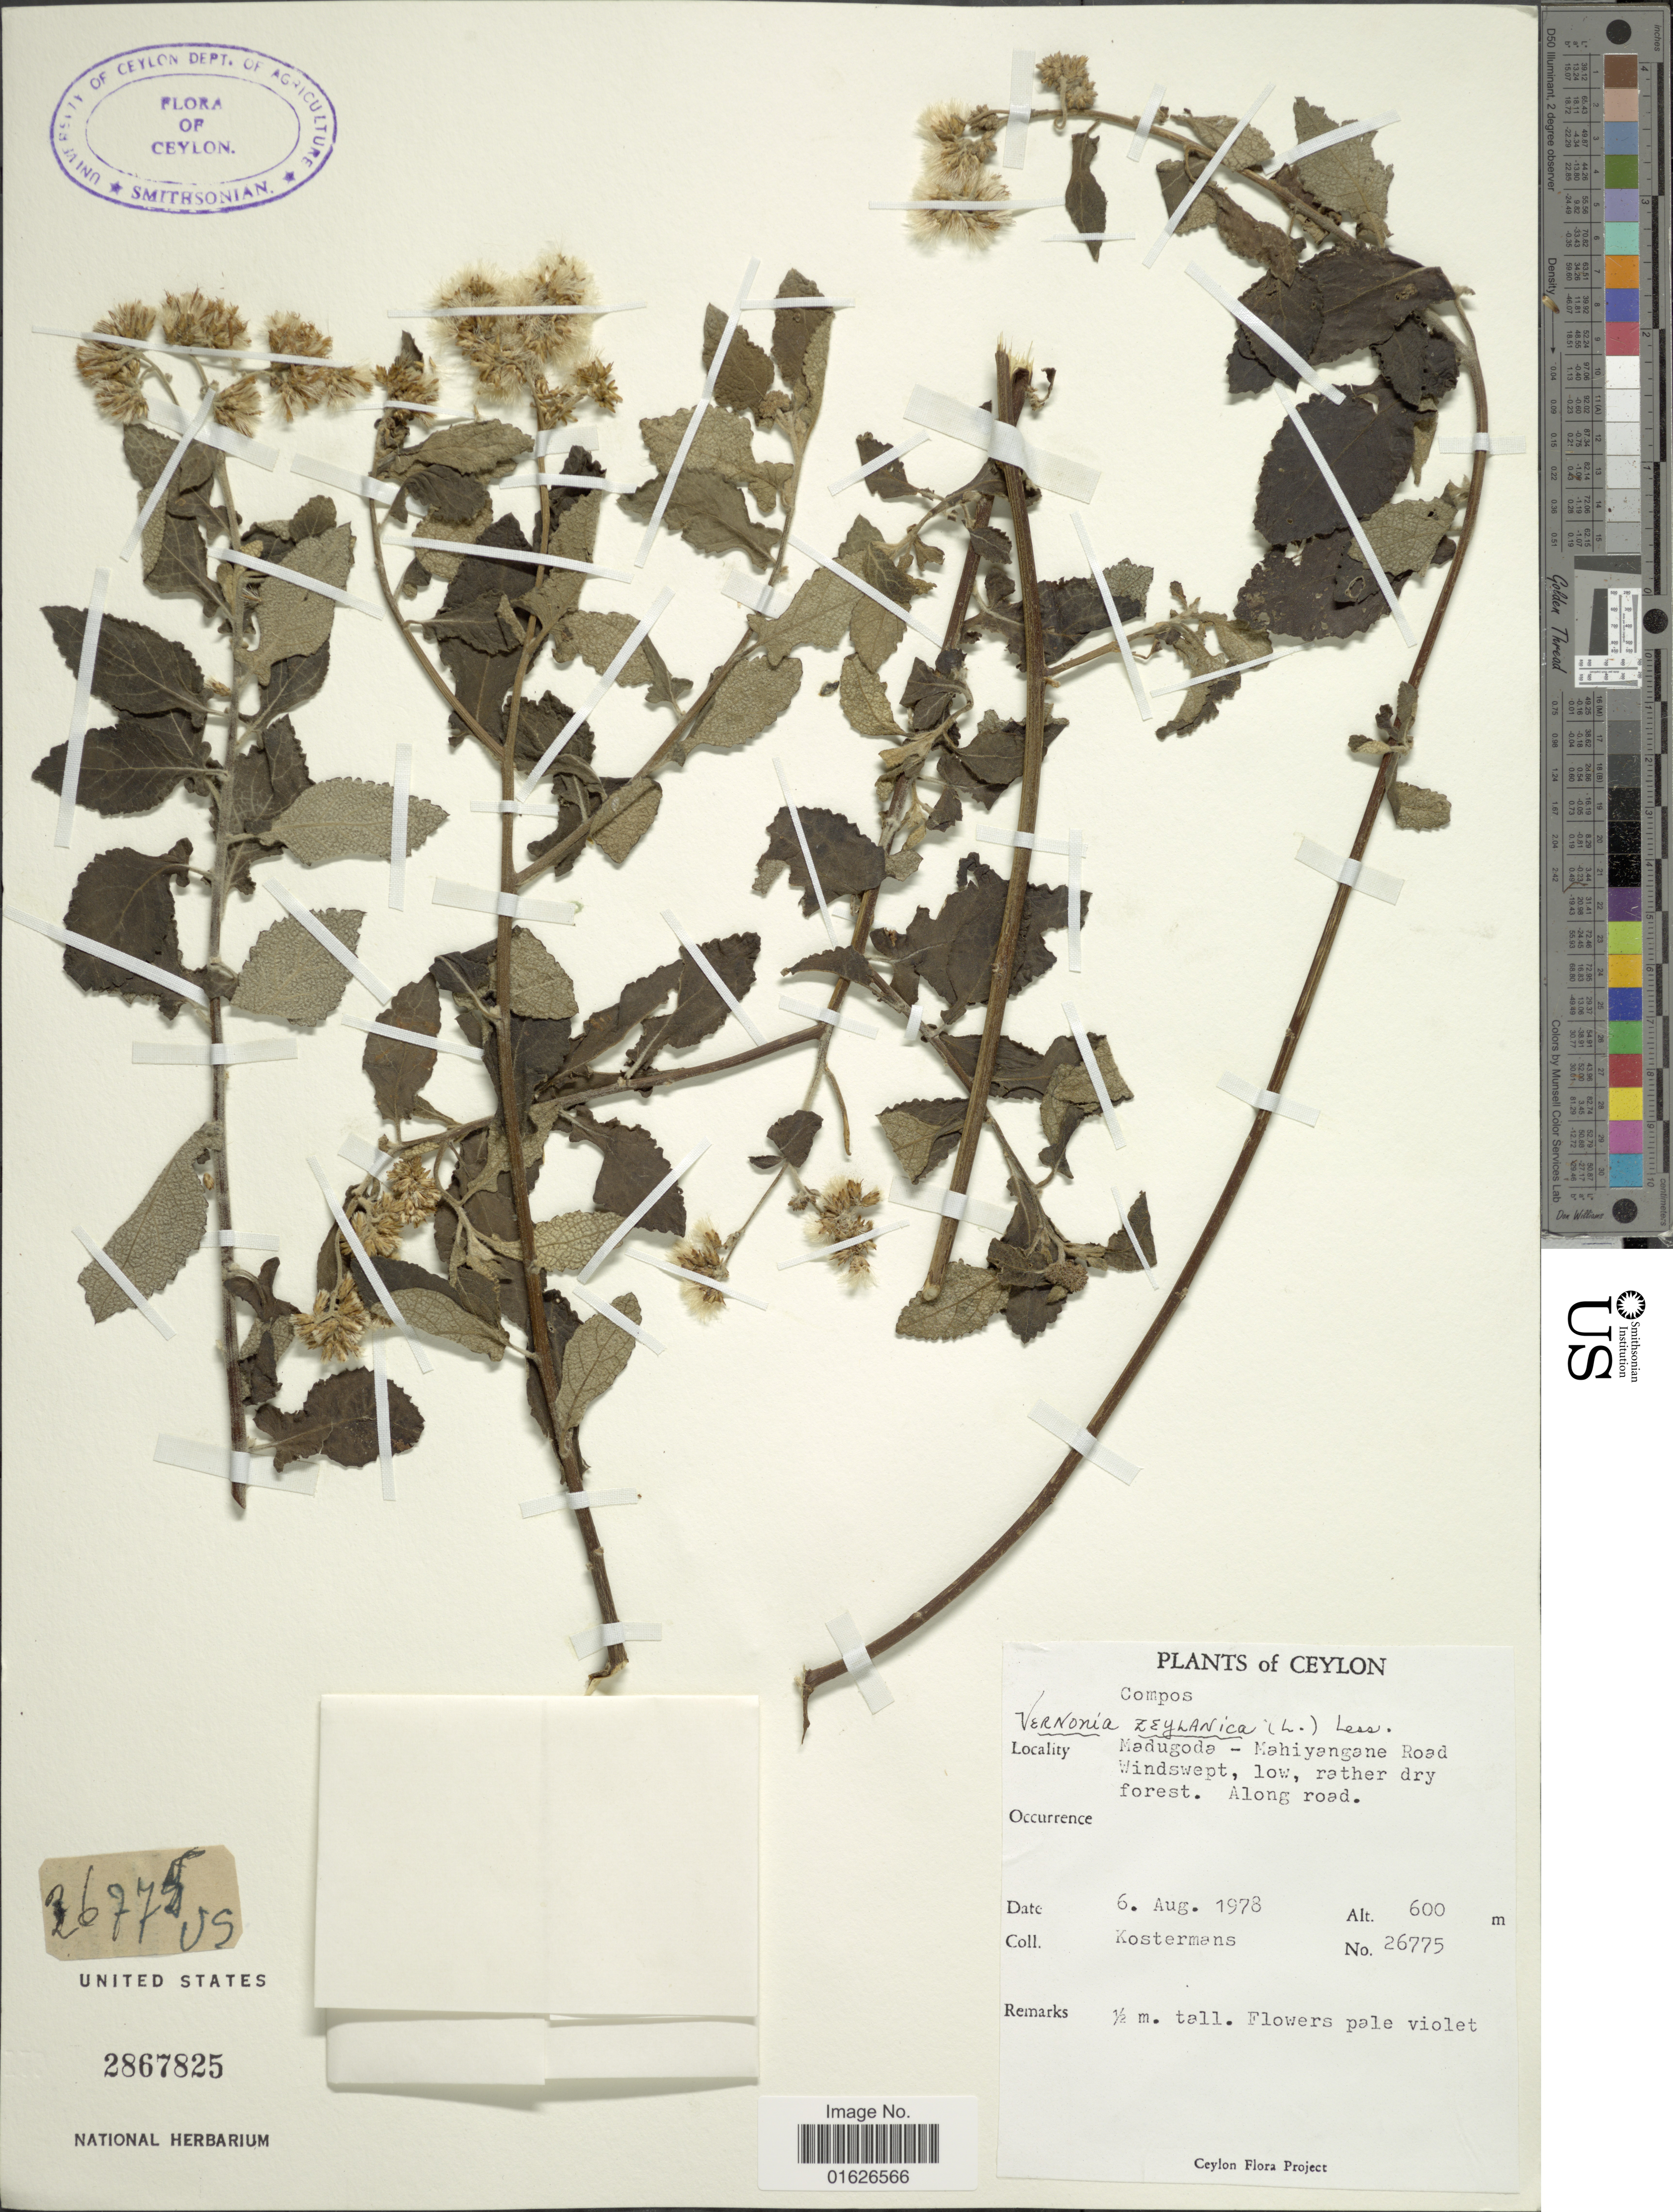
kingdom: Plantae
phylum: Tracheophyta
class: Magnoliopsida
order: Asterales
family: Asteraceae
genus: Jeffreycia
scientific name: Jeffreycia zeylanica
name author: (L.) H. Rob.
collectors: Kostermans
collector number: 26775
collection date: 1978-08-06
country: Sri Lanka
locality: Ceylon, Madugoda - Mahiyangane roads Windswept.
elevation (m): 600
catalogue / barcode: US 2867825